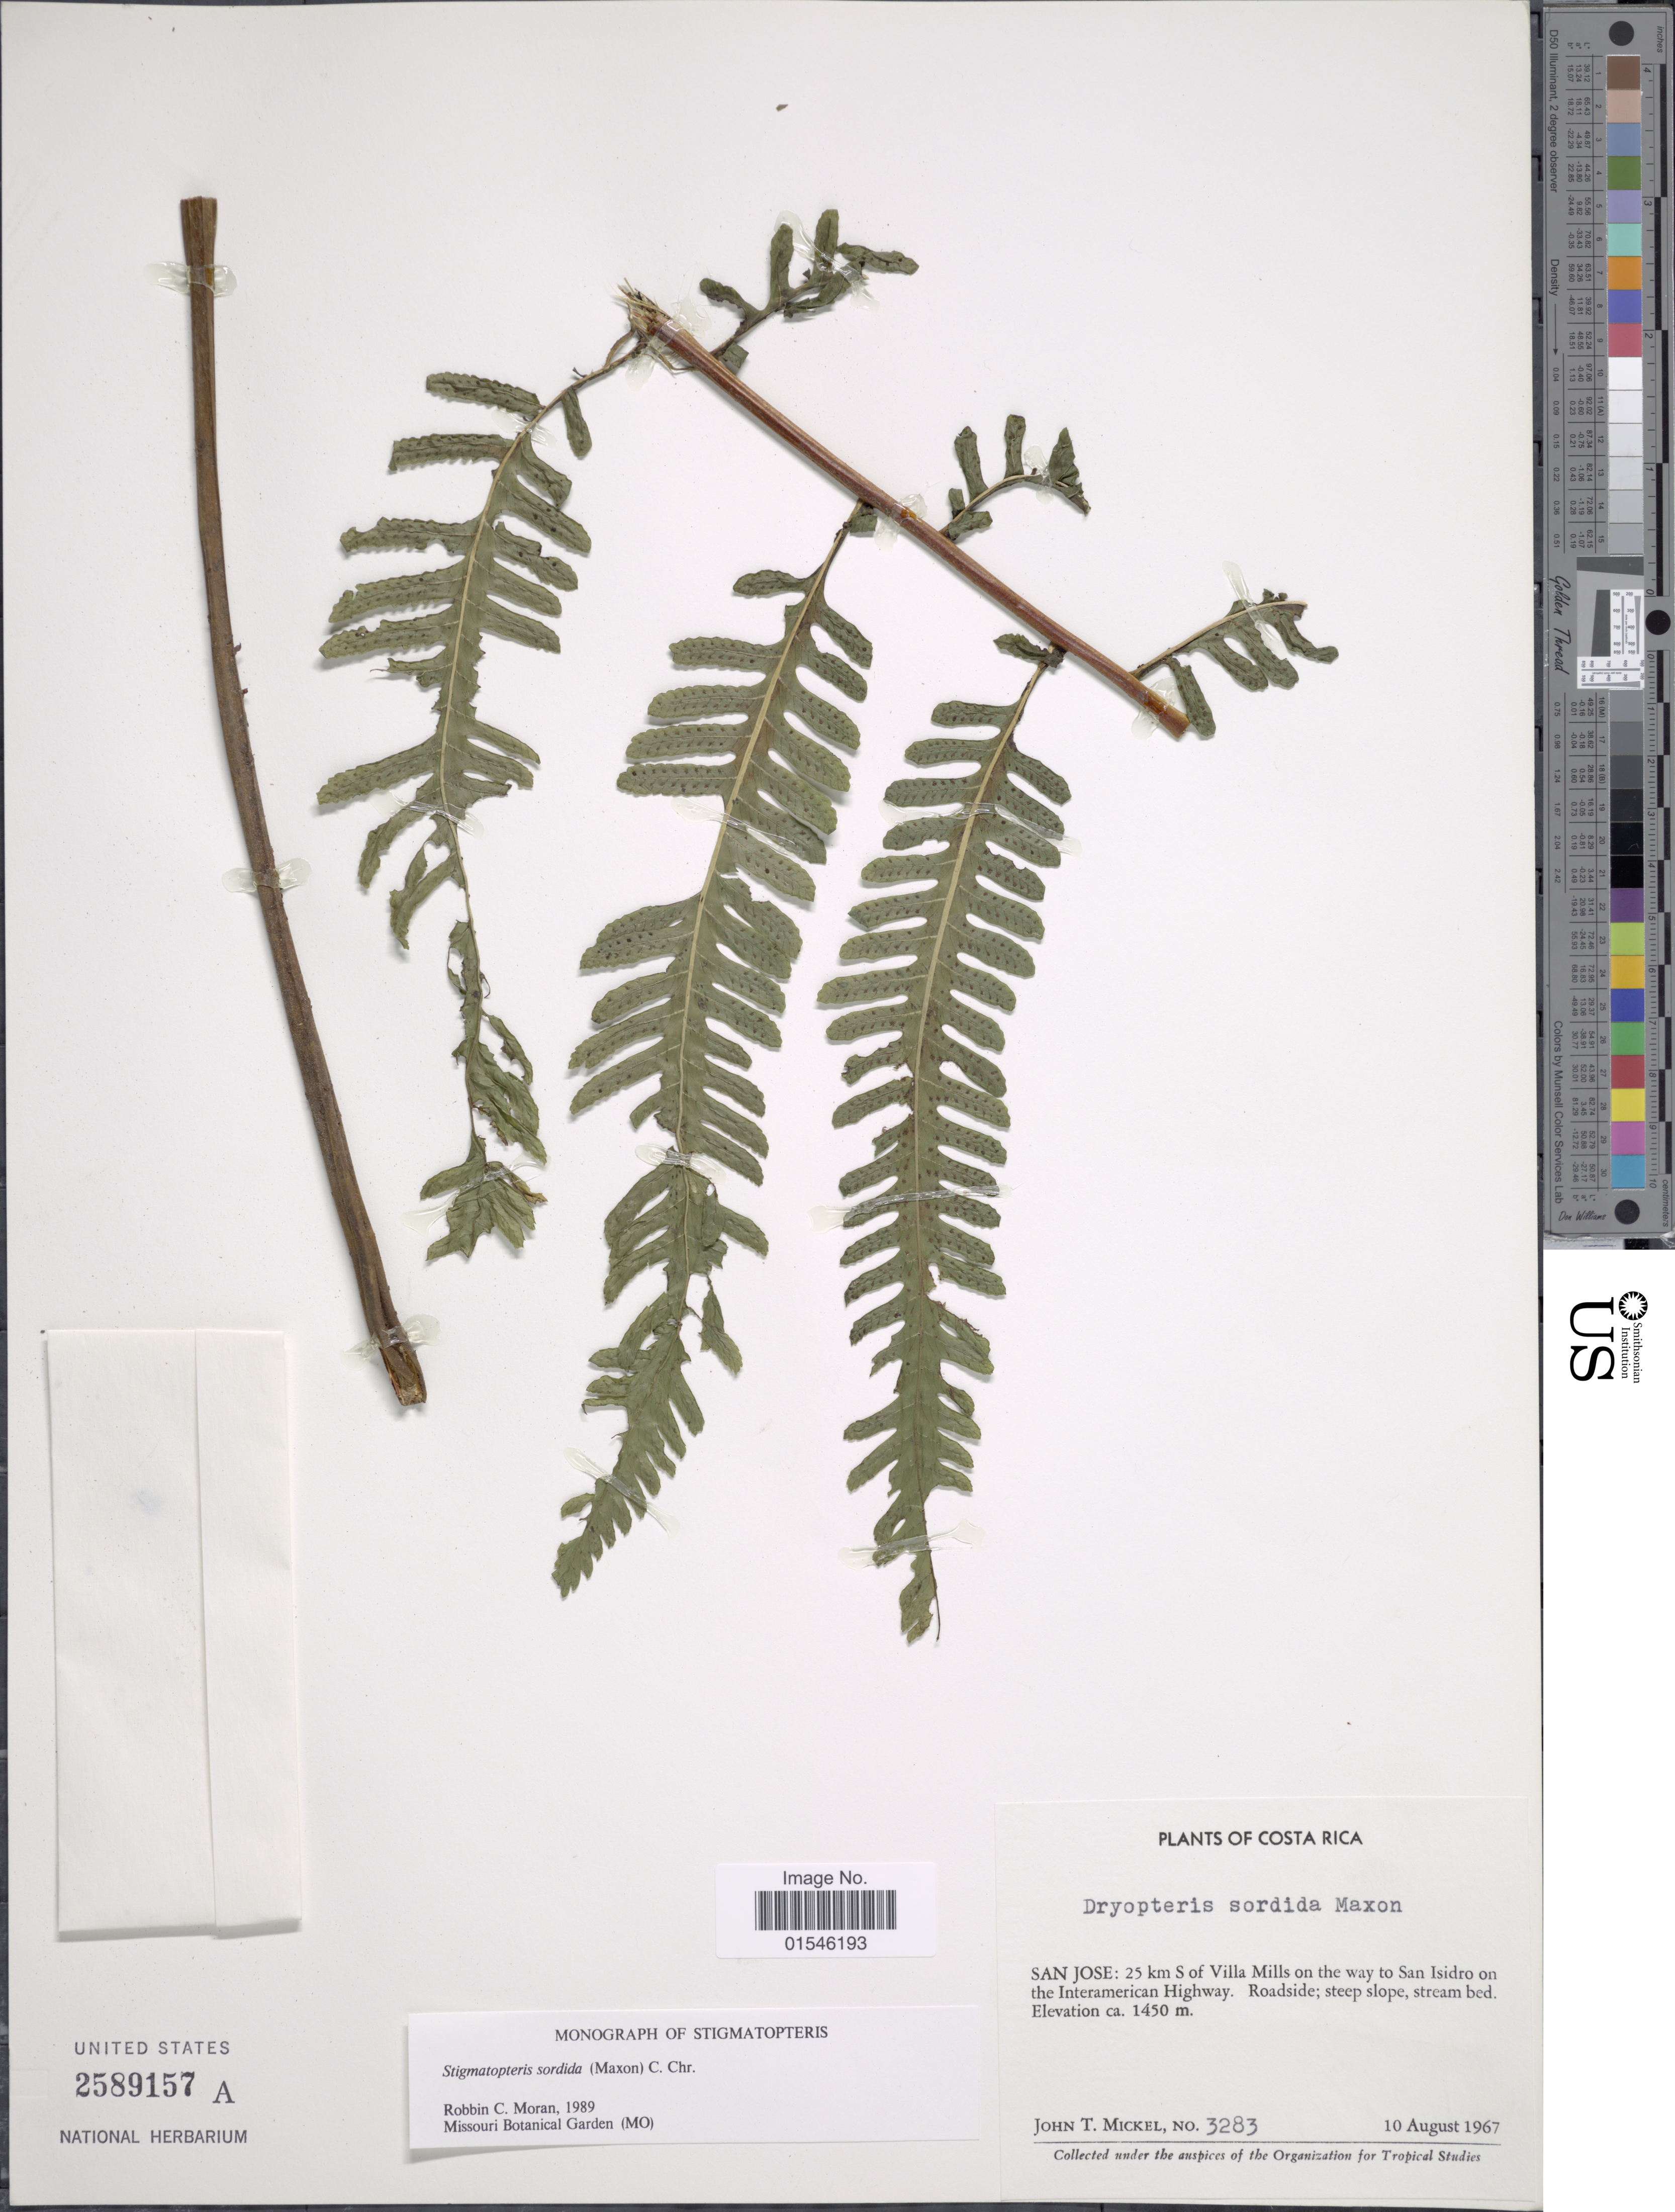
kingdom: Plantae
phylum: Tracheophyta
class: Polypodiopsida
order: Polypodiales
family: Dryopteridaceae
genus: Stigmatopteris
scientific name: Stigmatopteris sordida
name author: (Maxon) C. Chr.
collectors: J. T. Mickel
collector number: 3283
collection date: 1967-08-10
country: Costa Rica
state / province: San José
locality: San Jose: 25 km S of Villa Mills on the way to San Isidro on the Interamerican Highway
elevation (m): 1450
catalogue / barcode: US 2589157A